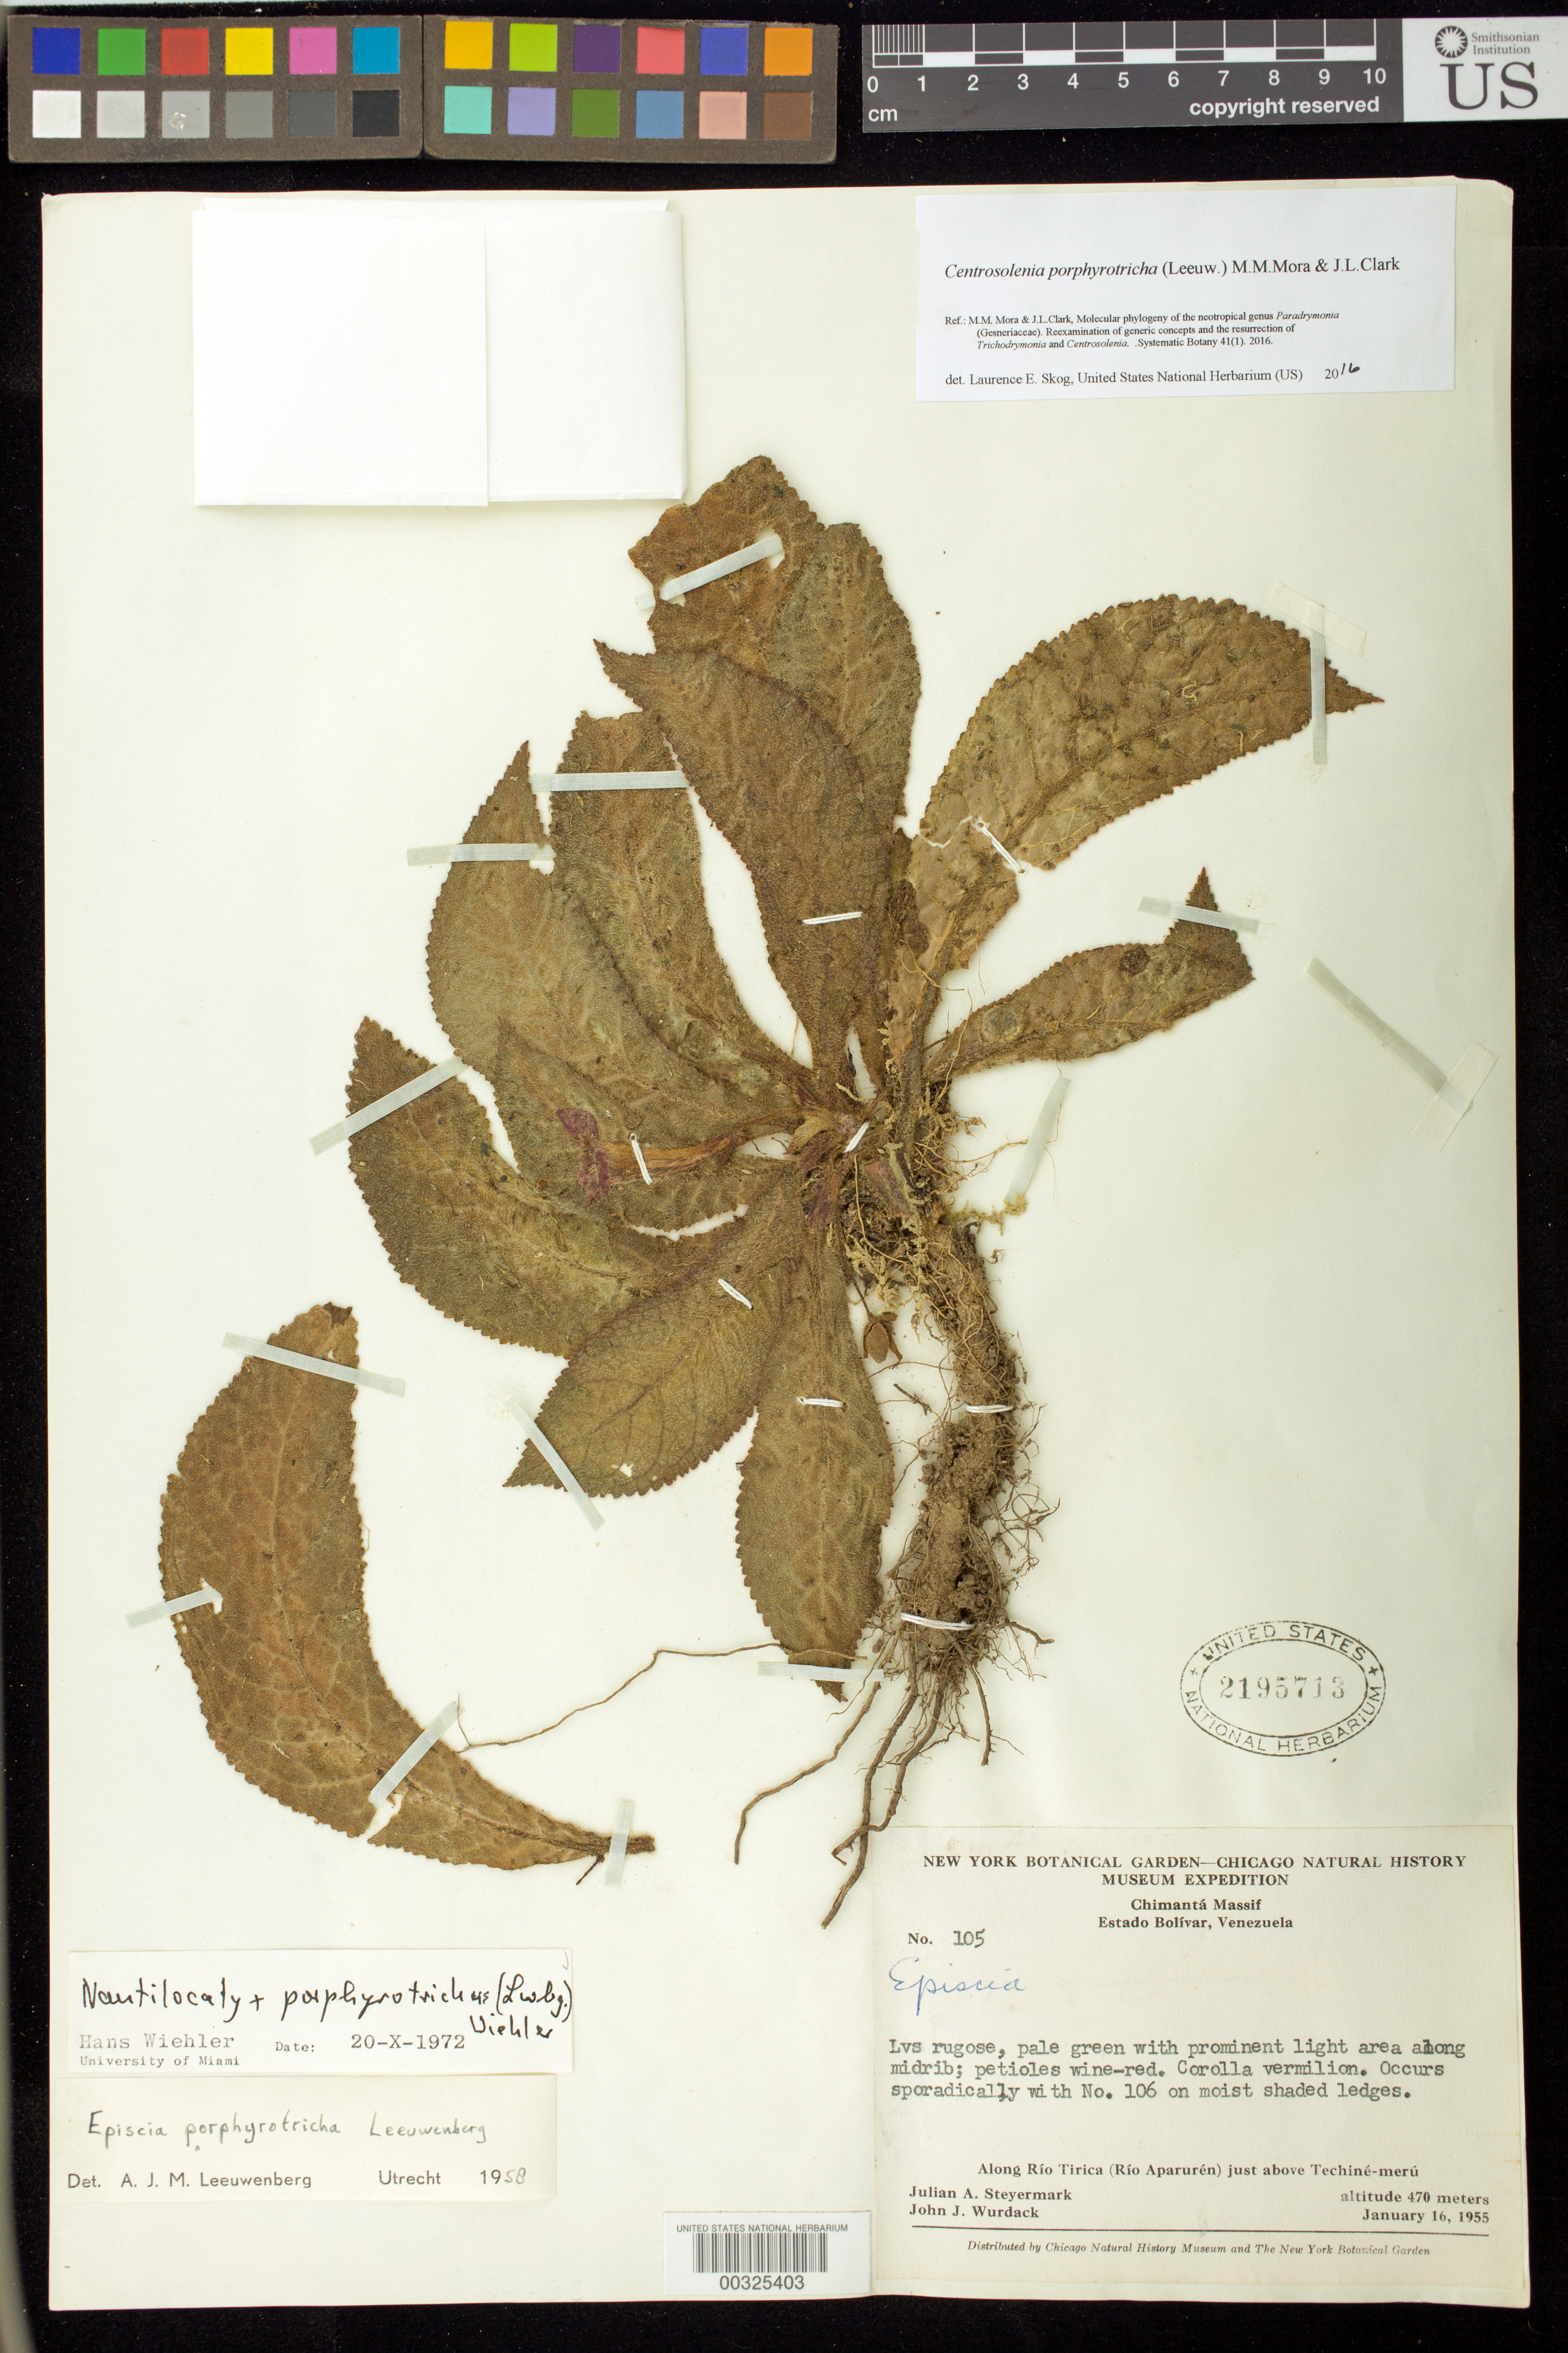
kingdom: Plantae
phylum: Tracheophyta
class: Magnoliopsida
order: Lamiales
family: Gesneriaceae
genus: Centrosolenia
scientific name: Centrosolenia porphyrotricha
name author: (Leeuw.) M.M. Mora & J.L. Clark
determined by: Skog, Laurence E.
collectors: J. Steyermark & J. J. Wurdack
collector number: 105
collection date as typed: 16 Jan 1955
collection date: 1955-01-16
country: Venezuela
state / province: Bolívar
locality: Chimantá Massif, along Río Tirica (Río Aparurén) just above Techiné-meru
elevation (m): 470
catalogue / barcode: US 2195713